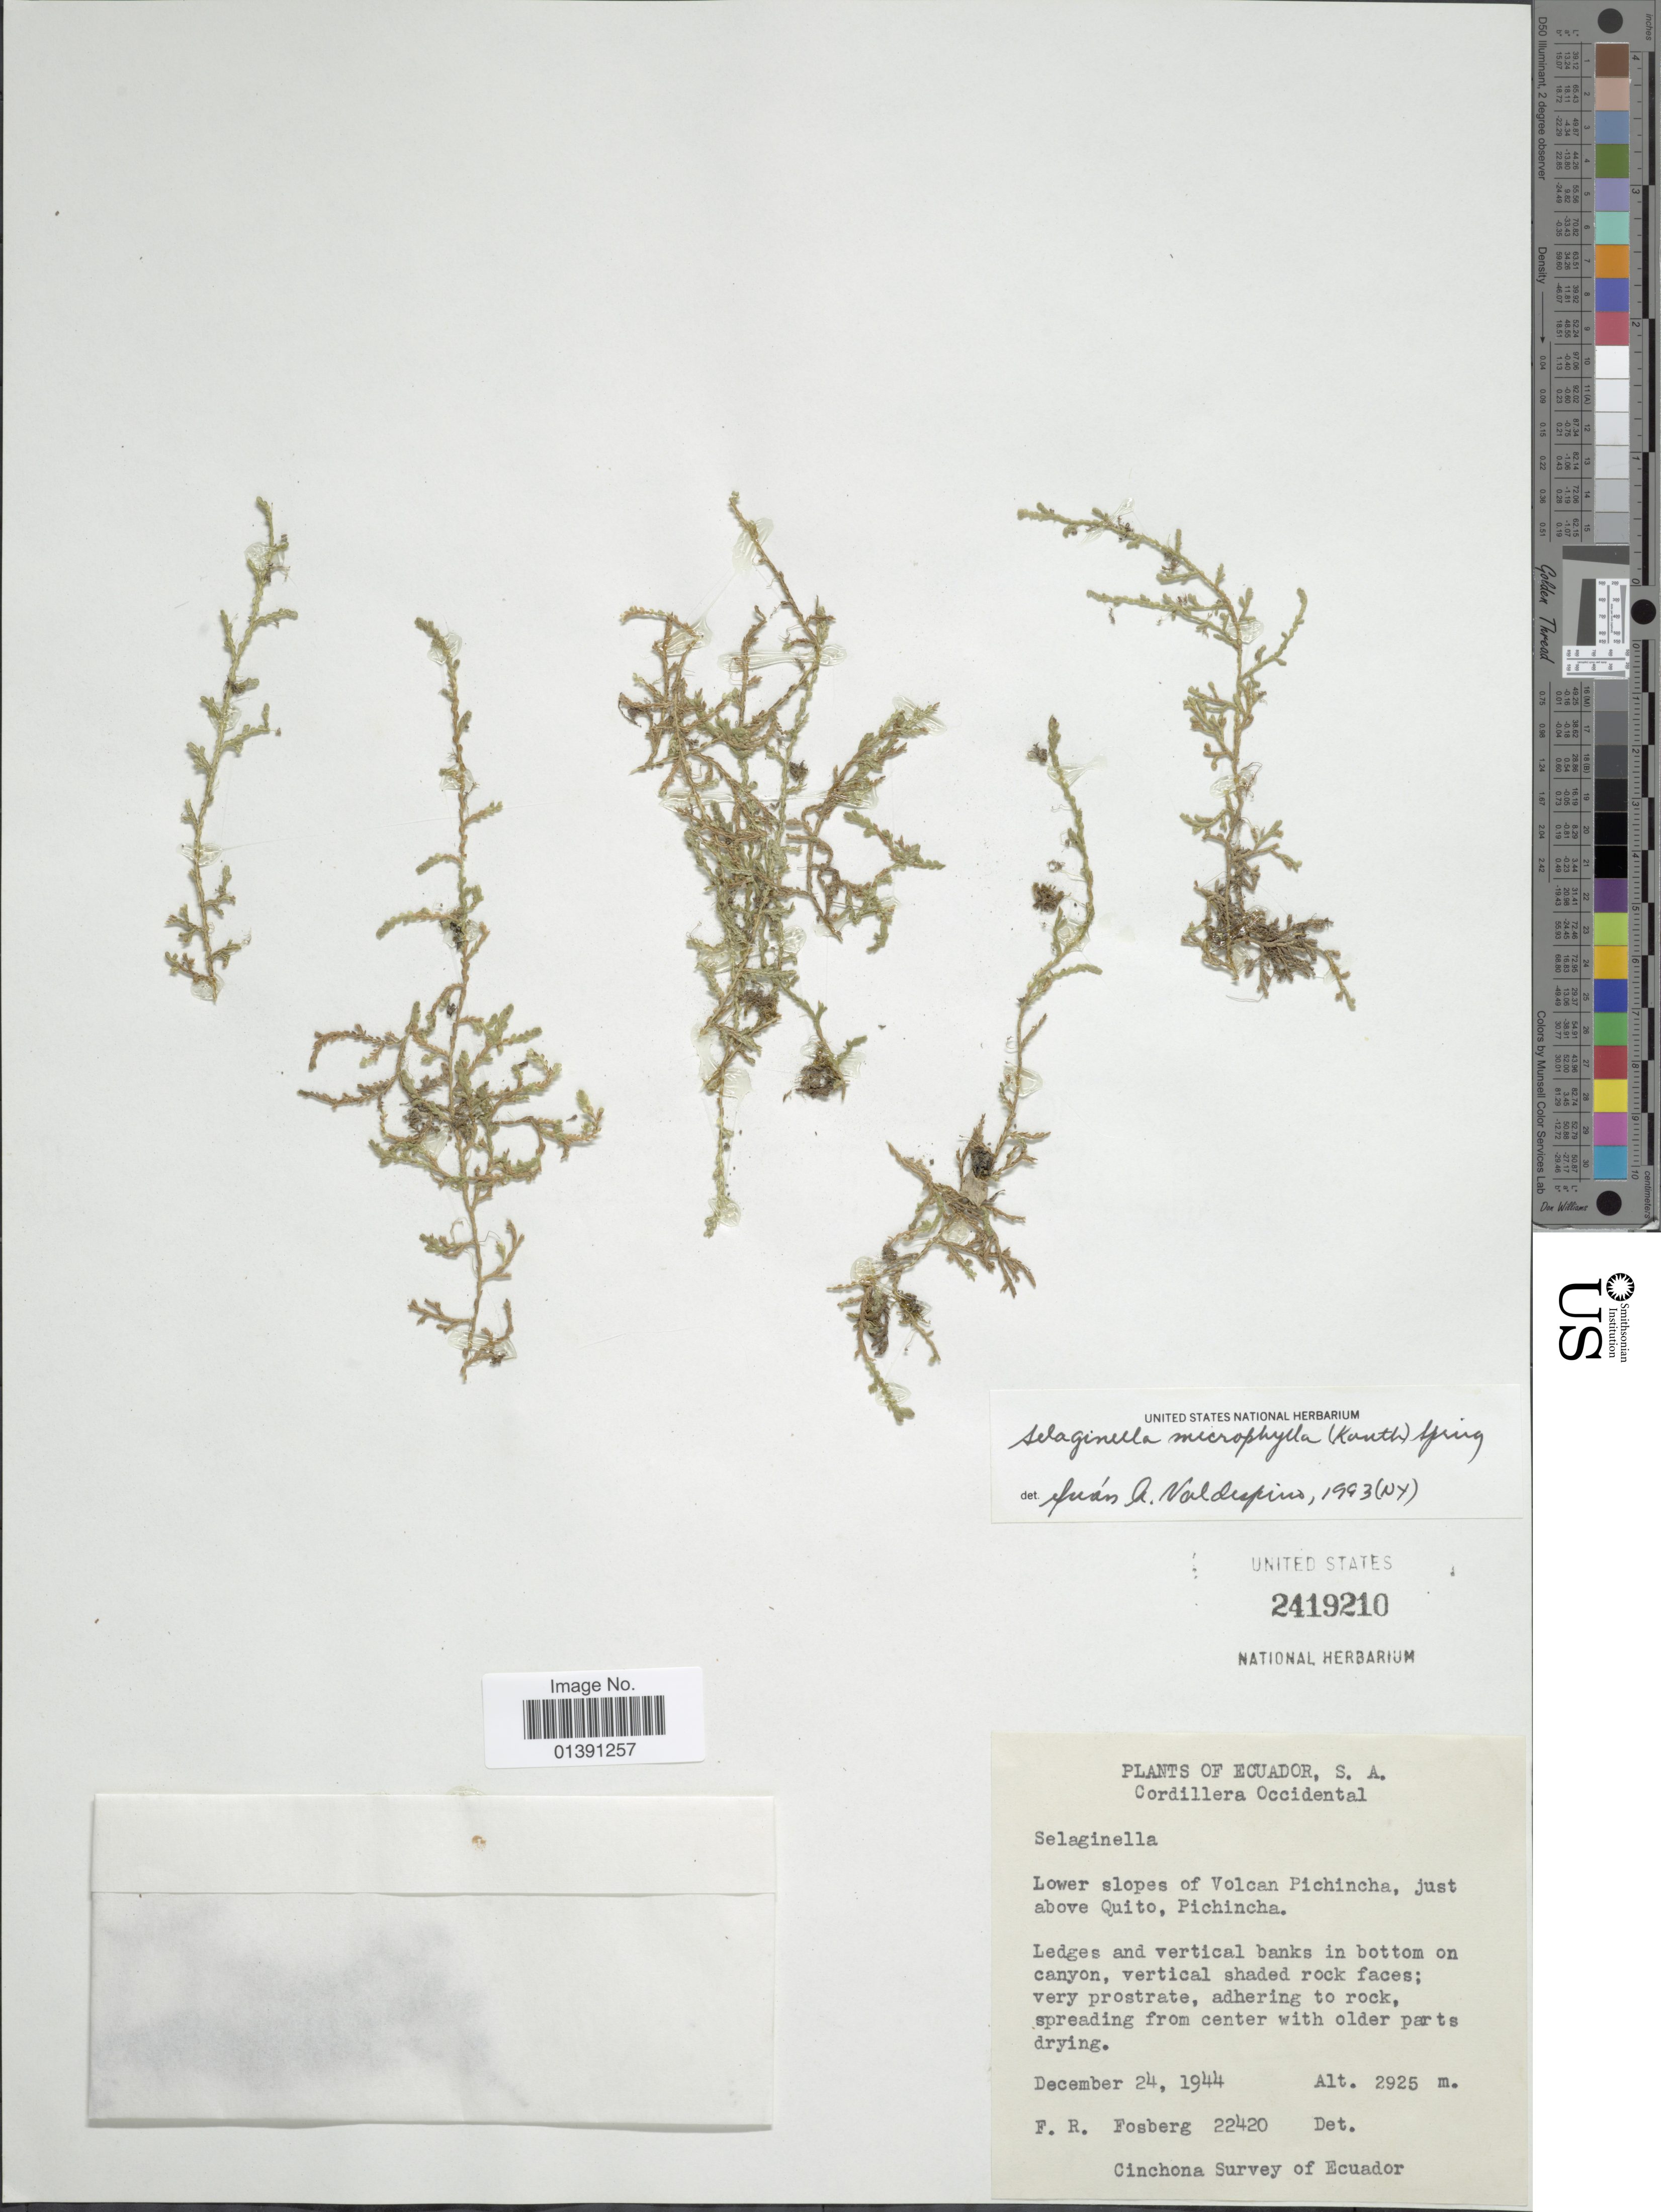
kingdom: Plantae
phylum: Tracheophyta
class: Lycopodiopsida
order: Selaginellales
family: Selaginellaceae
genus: Selaginella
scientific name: Selaginella microphylla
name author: (Kunth) Spring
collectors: F. R. Fosberg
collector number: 22420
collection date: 1944-12-24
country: Ecuador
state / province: Pichincha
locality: Cordillera Occidental, Lower slopes of Volcan Pichincha, just above Quito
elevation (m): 2925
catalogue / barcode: US 2419210